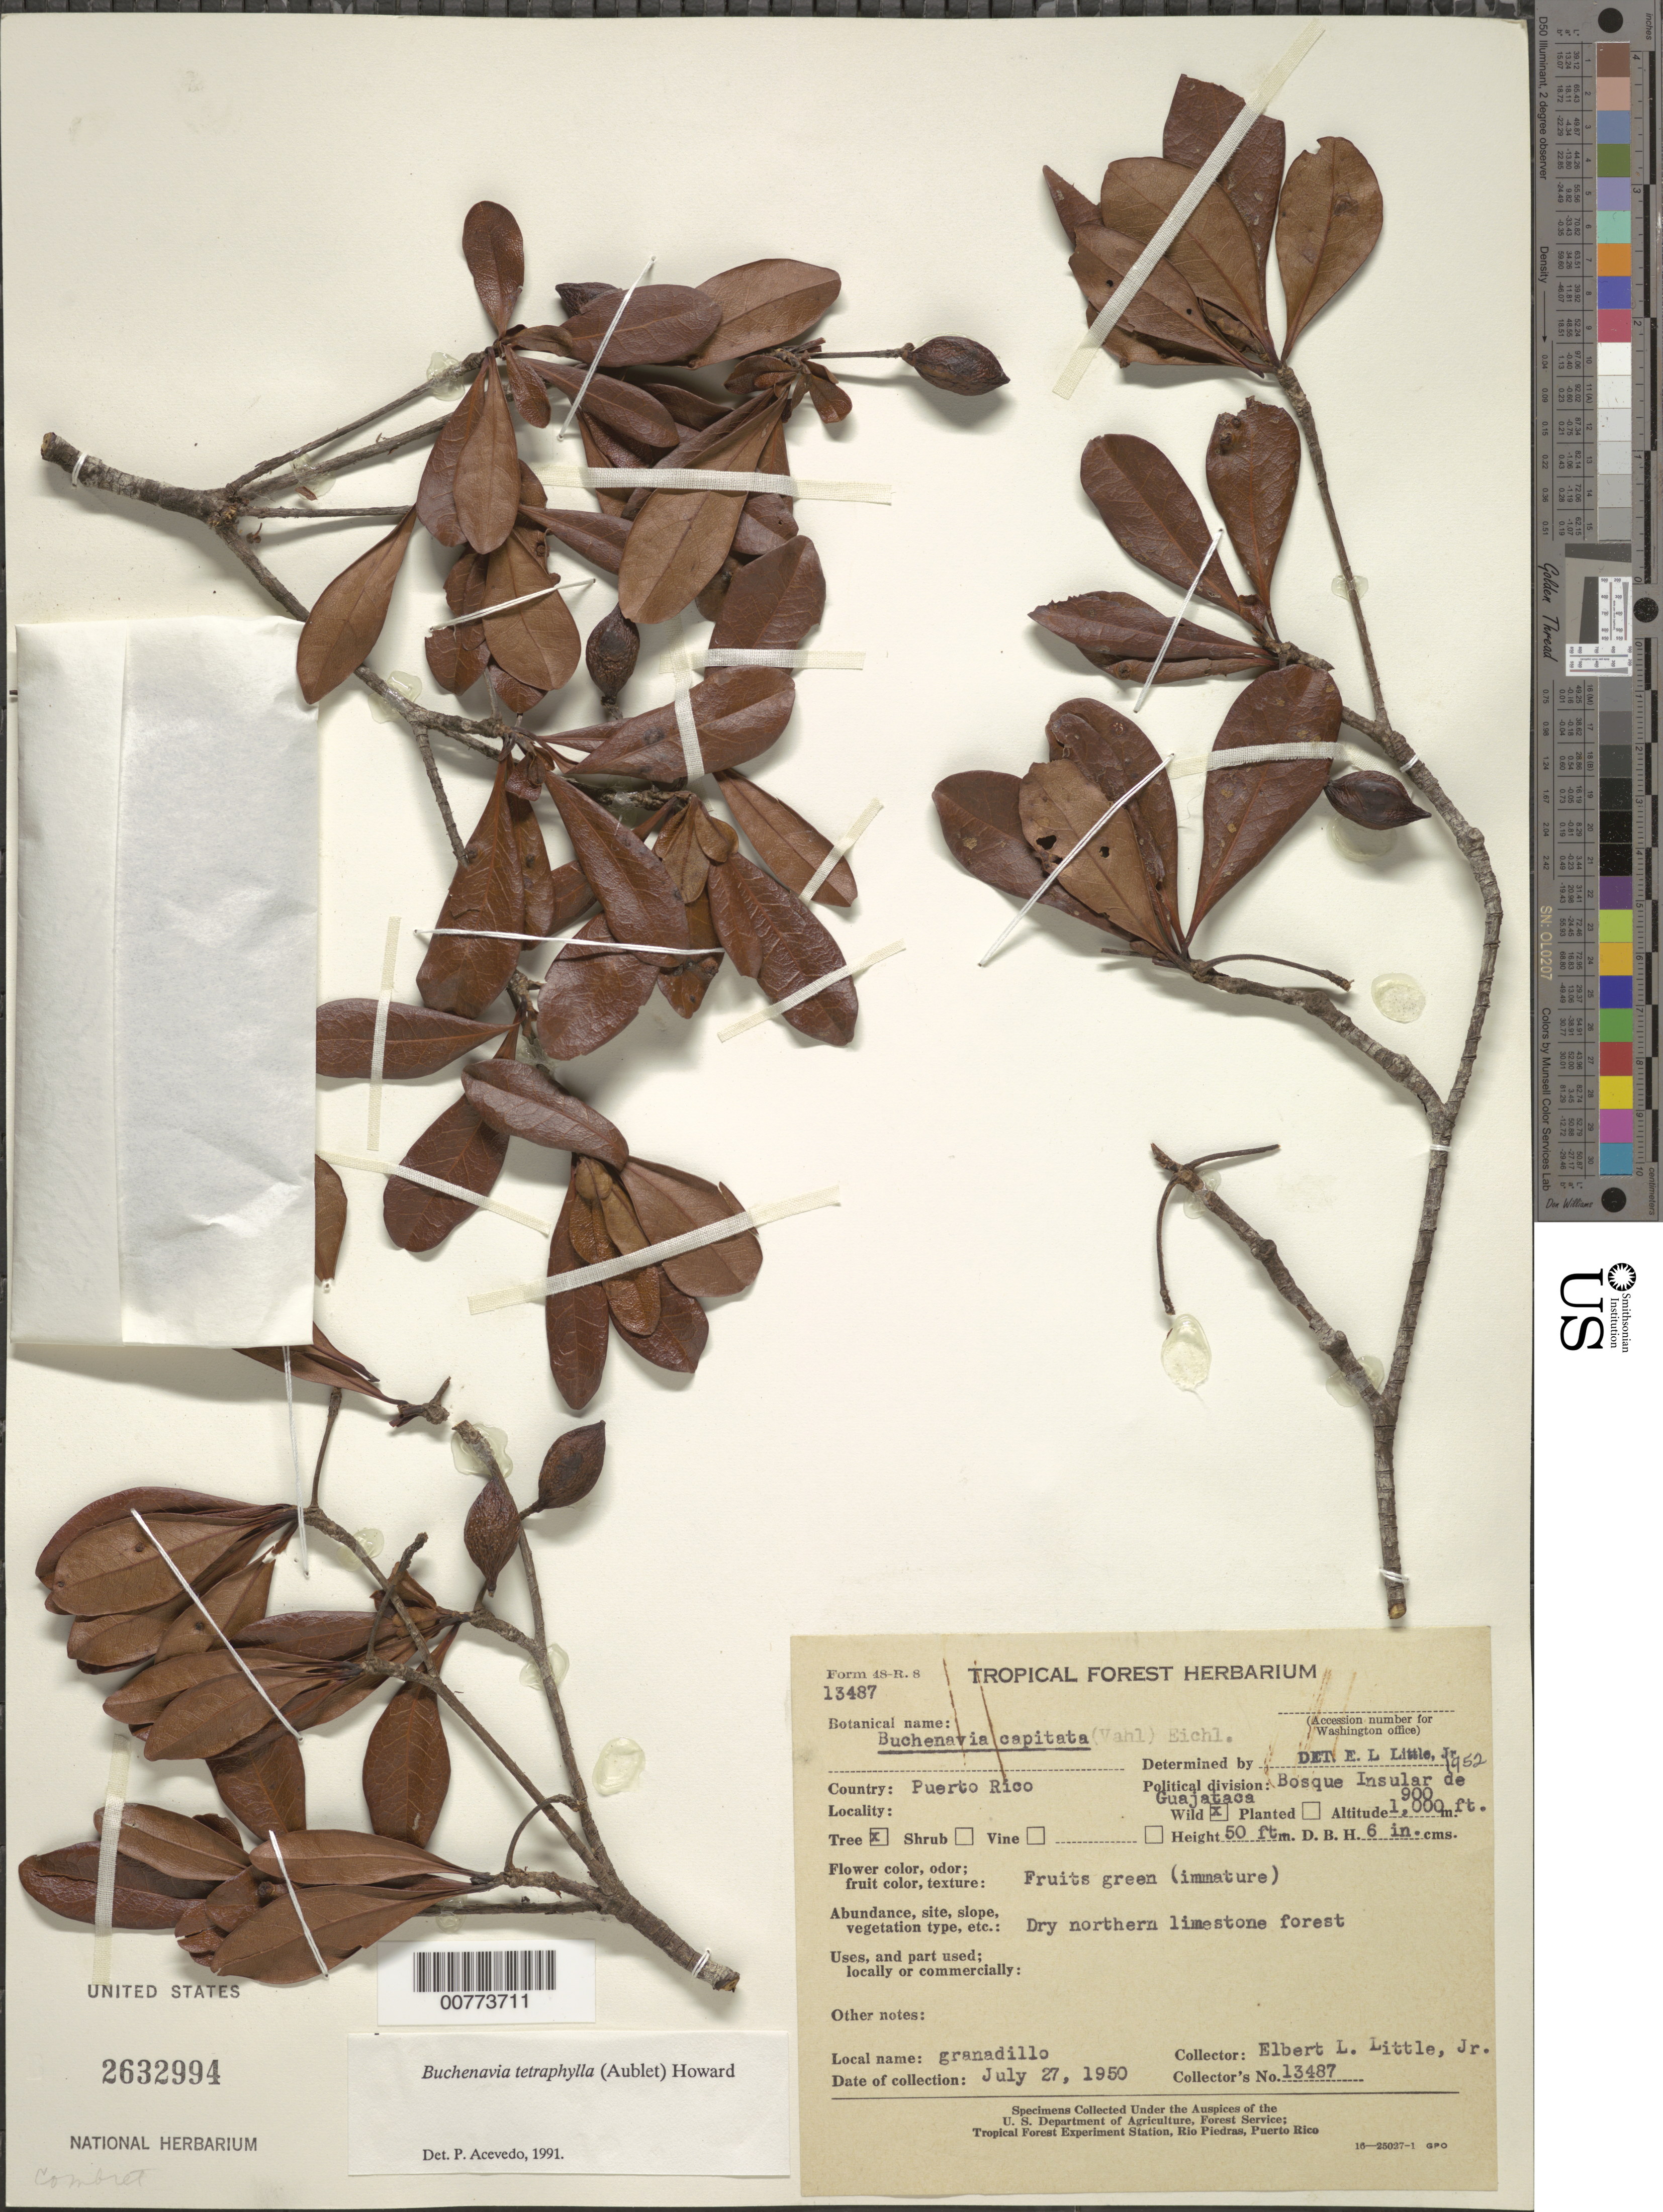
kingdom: Plantae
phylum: Tracheophyta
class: Magnoliopsida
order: Myrtales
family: Combretaceae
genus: Terminalia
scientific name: Terminalia tetraphylla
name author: (Aubl.) Gere & Boatwr.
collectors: E. L. Little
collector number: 13487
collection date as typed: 27 Jul 1950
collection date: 1950-07-27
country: Puerto Rico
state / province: Quebradillas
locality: Bosque Insular de Guajataca.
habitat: Dry northern limestone forest.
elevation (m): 274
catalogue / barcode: US 2632994